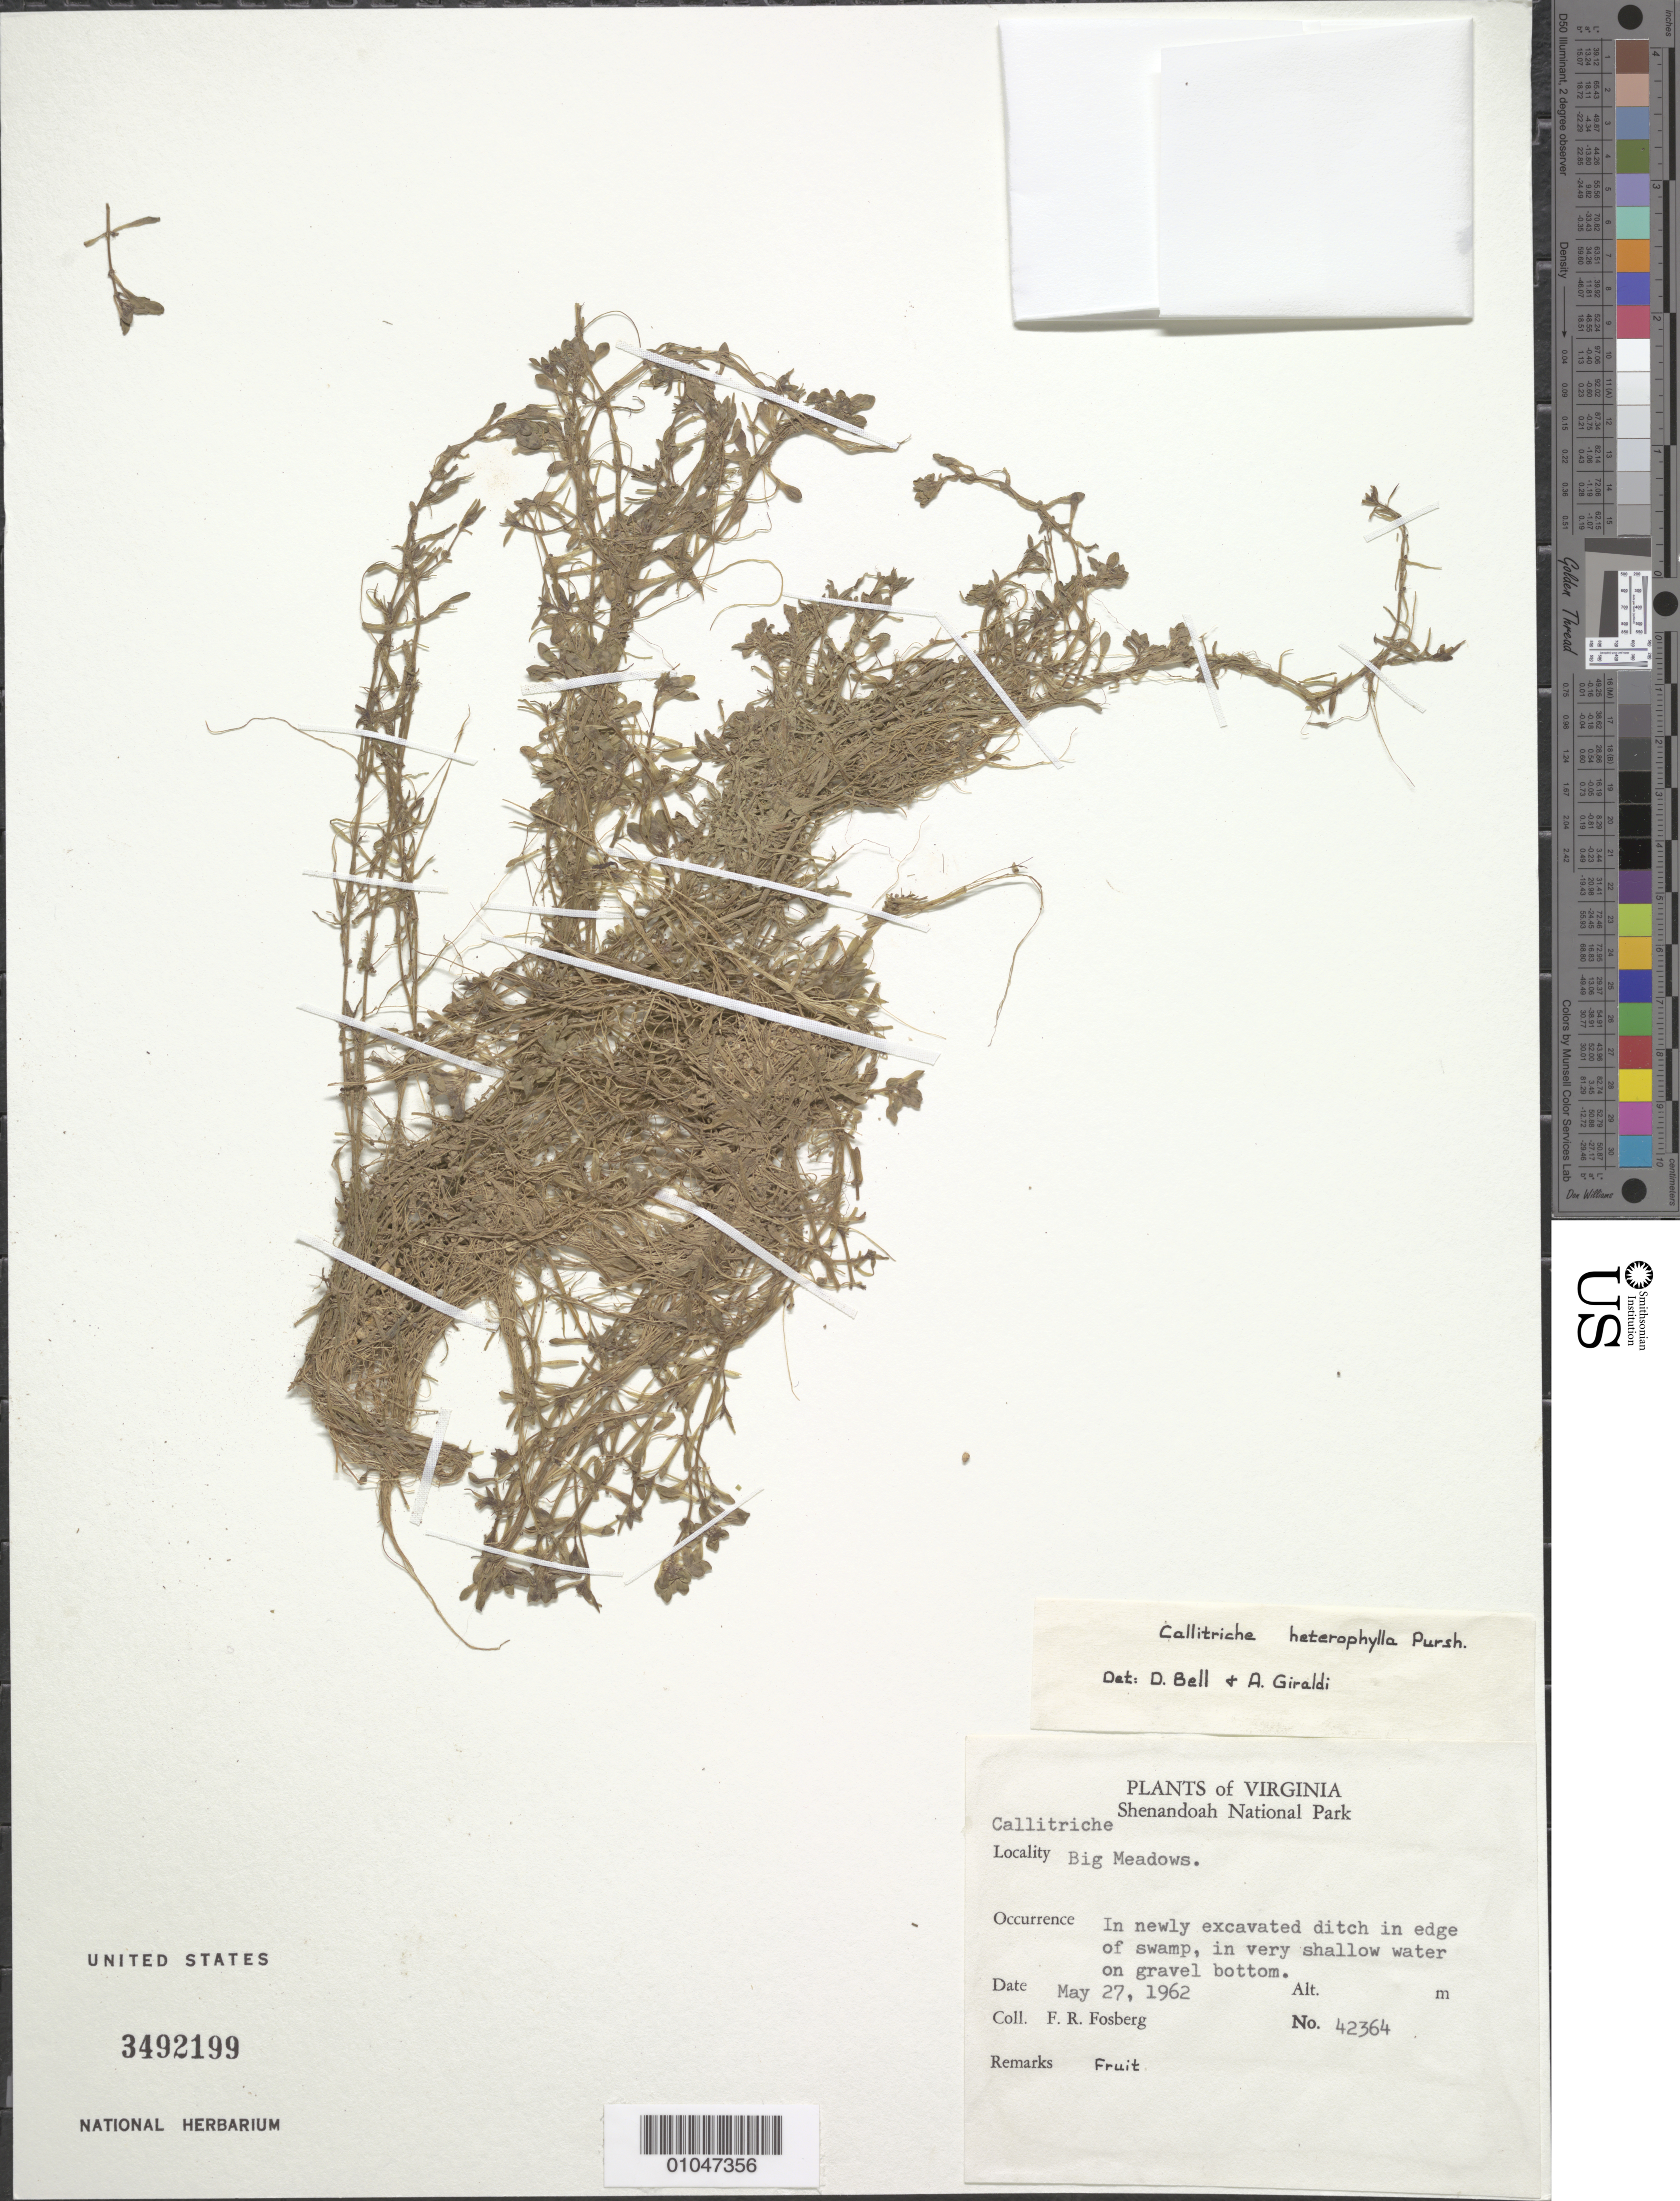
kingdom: Plantae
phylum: Tracheophyta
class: Magnoliopsida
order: Lamiales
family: Plantaginaceae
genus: Callitriche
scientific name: Callitriche heterophylla Pursh emend. Darby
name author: Pursh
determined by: Bell, D. A., (BOT), Smithsonian Institution - National Museum of Natural History (UNITED STATES)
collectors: F. R. Fosberg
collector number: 42364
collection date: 1962-05-27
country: United States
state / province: Virginia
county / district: Madison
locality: Big Meadows, Shenendoah National Park.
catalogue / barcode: US 3492199